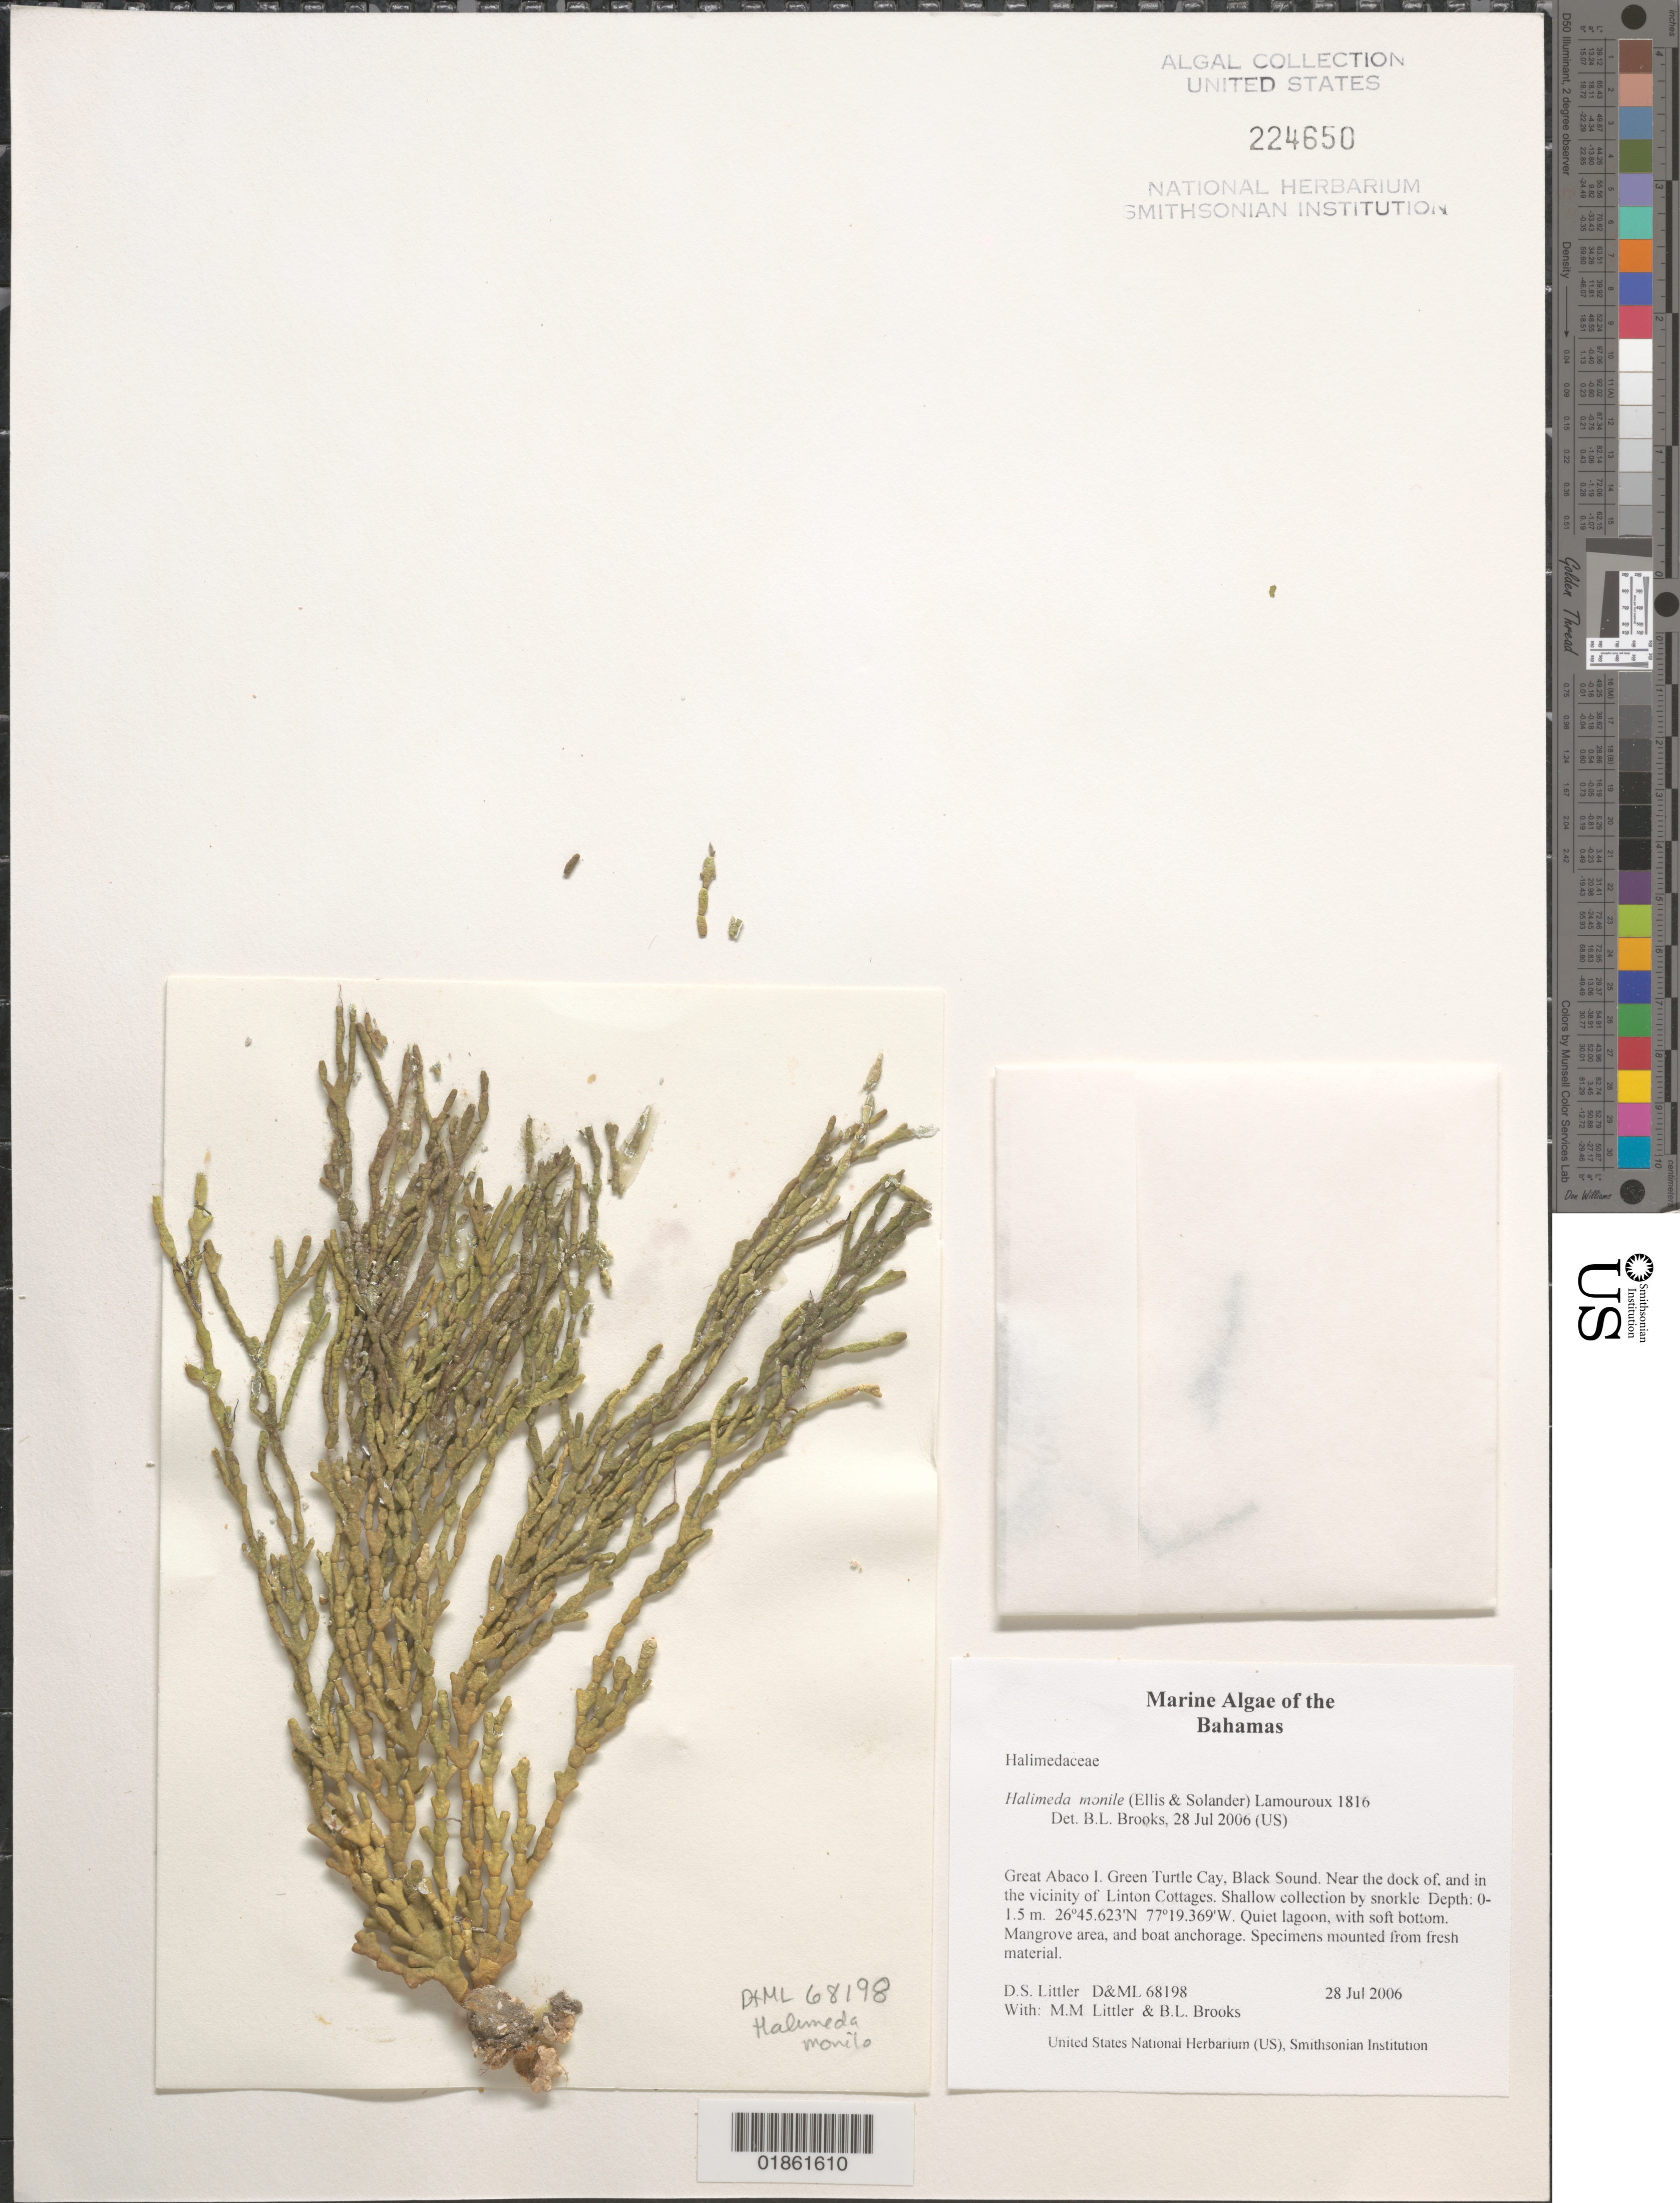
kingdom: Plantae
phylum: Chlorophyta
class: Ulvophyceae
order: Bryopsidales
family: Halimedaceae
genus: Halimeda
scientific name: Halimeda monile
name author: (J. Ellis & Sol.) J.V.Lamouroux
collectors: M. M. Littler, D. S. Littler & B. Brooks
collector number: D&ML 68198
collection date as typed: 28 Jul 2006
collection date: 2006-07-28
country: Bahamas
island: Green Turtle Cay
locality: Black Sound around the dock off Linton Cottages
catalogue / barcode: US 224650